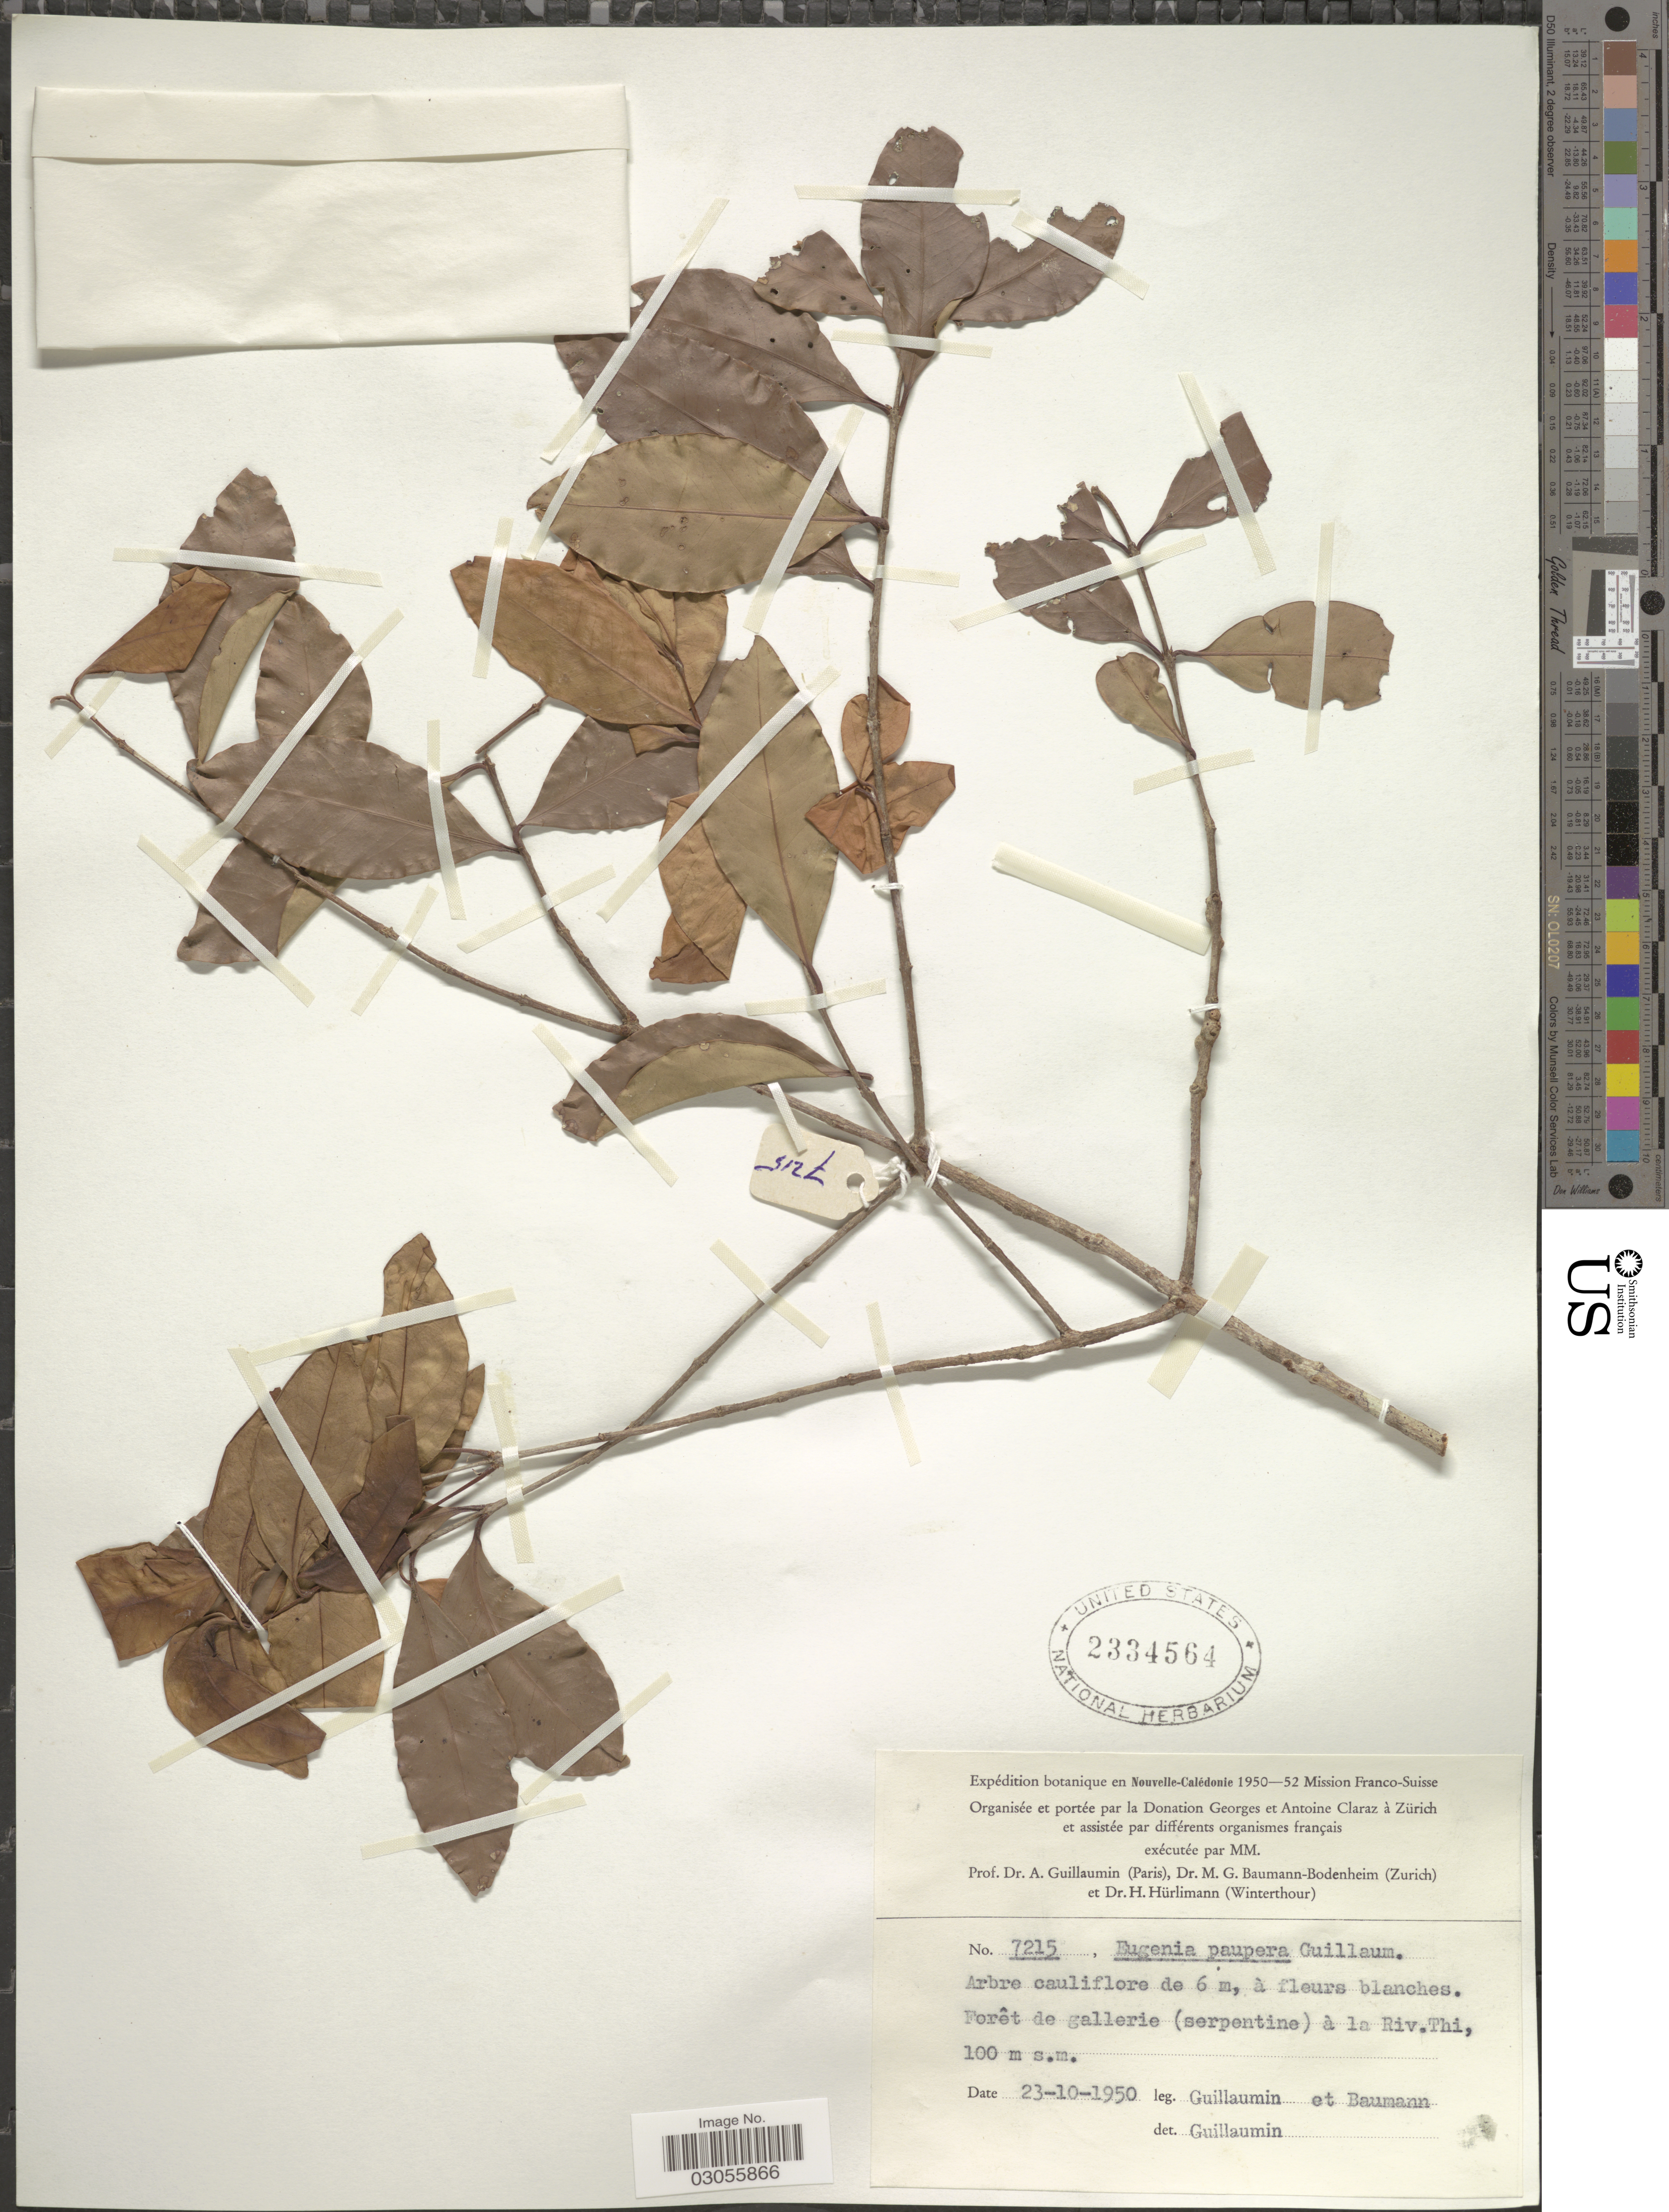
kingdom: Plantae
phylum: Tracheophyta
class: Magnoliopsida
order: Myrtales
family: Myrtaceae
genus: Eugenia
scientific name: Eugenia uniflora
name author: L.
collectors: A. Guillaumin & -. Baumann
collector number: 7215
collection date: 1950-10-23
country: New Caledonia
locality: En Nouvelle-Calédonie. Forêt de gallerie (serpentine) à la Riv. Thi.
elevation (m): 100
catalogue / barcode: US 2334564